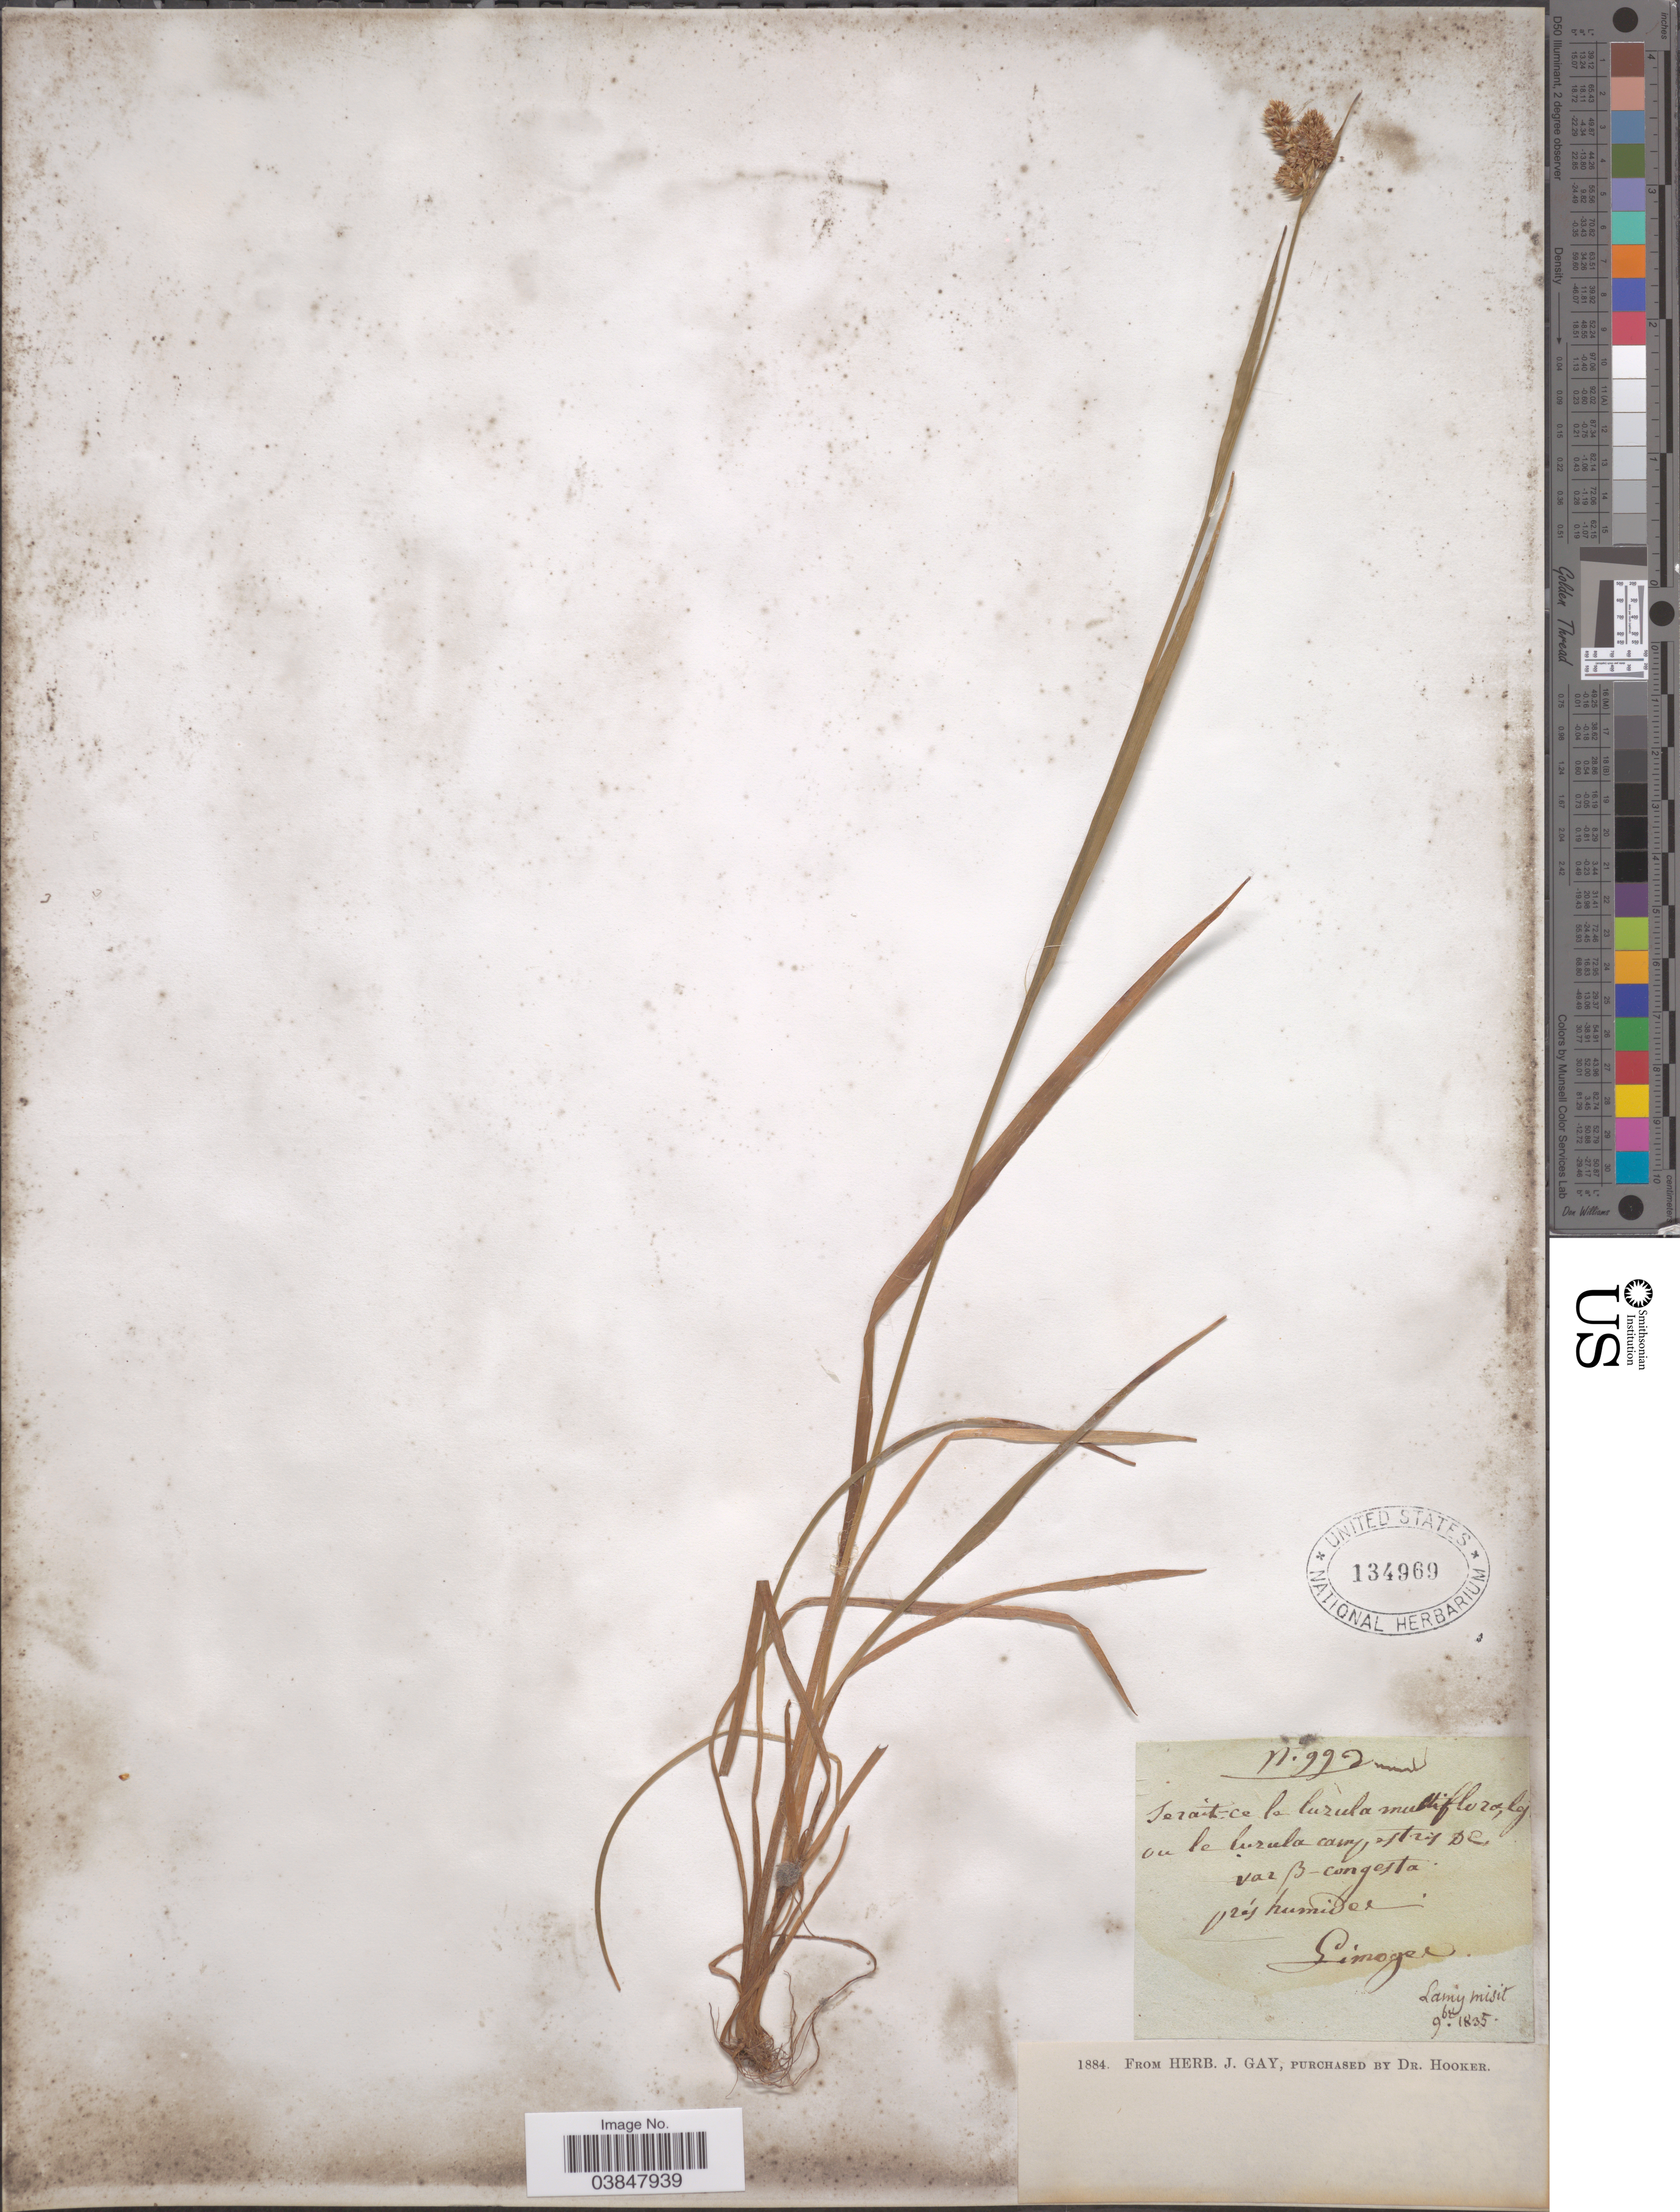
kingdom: Plantae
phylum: Tracheophyta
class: Liliopsida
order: Poales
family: Juncaceae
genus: Luzula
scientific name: Luzula multiflora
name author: (Ehrh.) Lej.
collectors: Lamy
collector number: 992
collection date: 1835-06-09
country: France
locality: Prés humides Limoges.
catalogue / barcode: US 134969